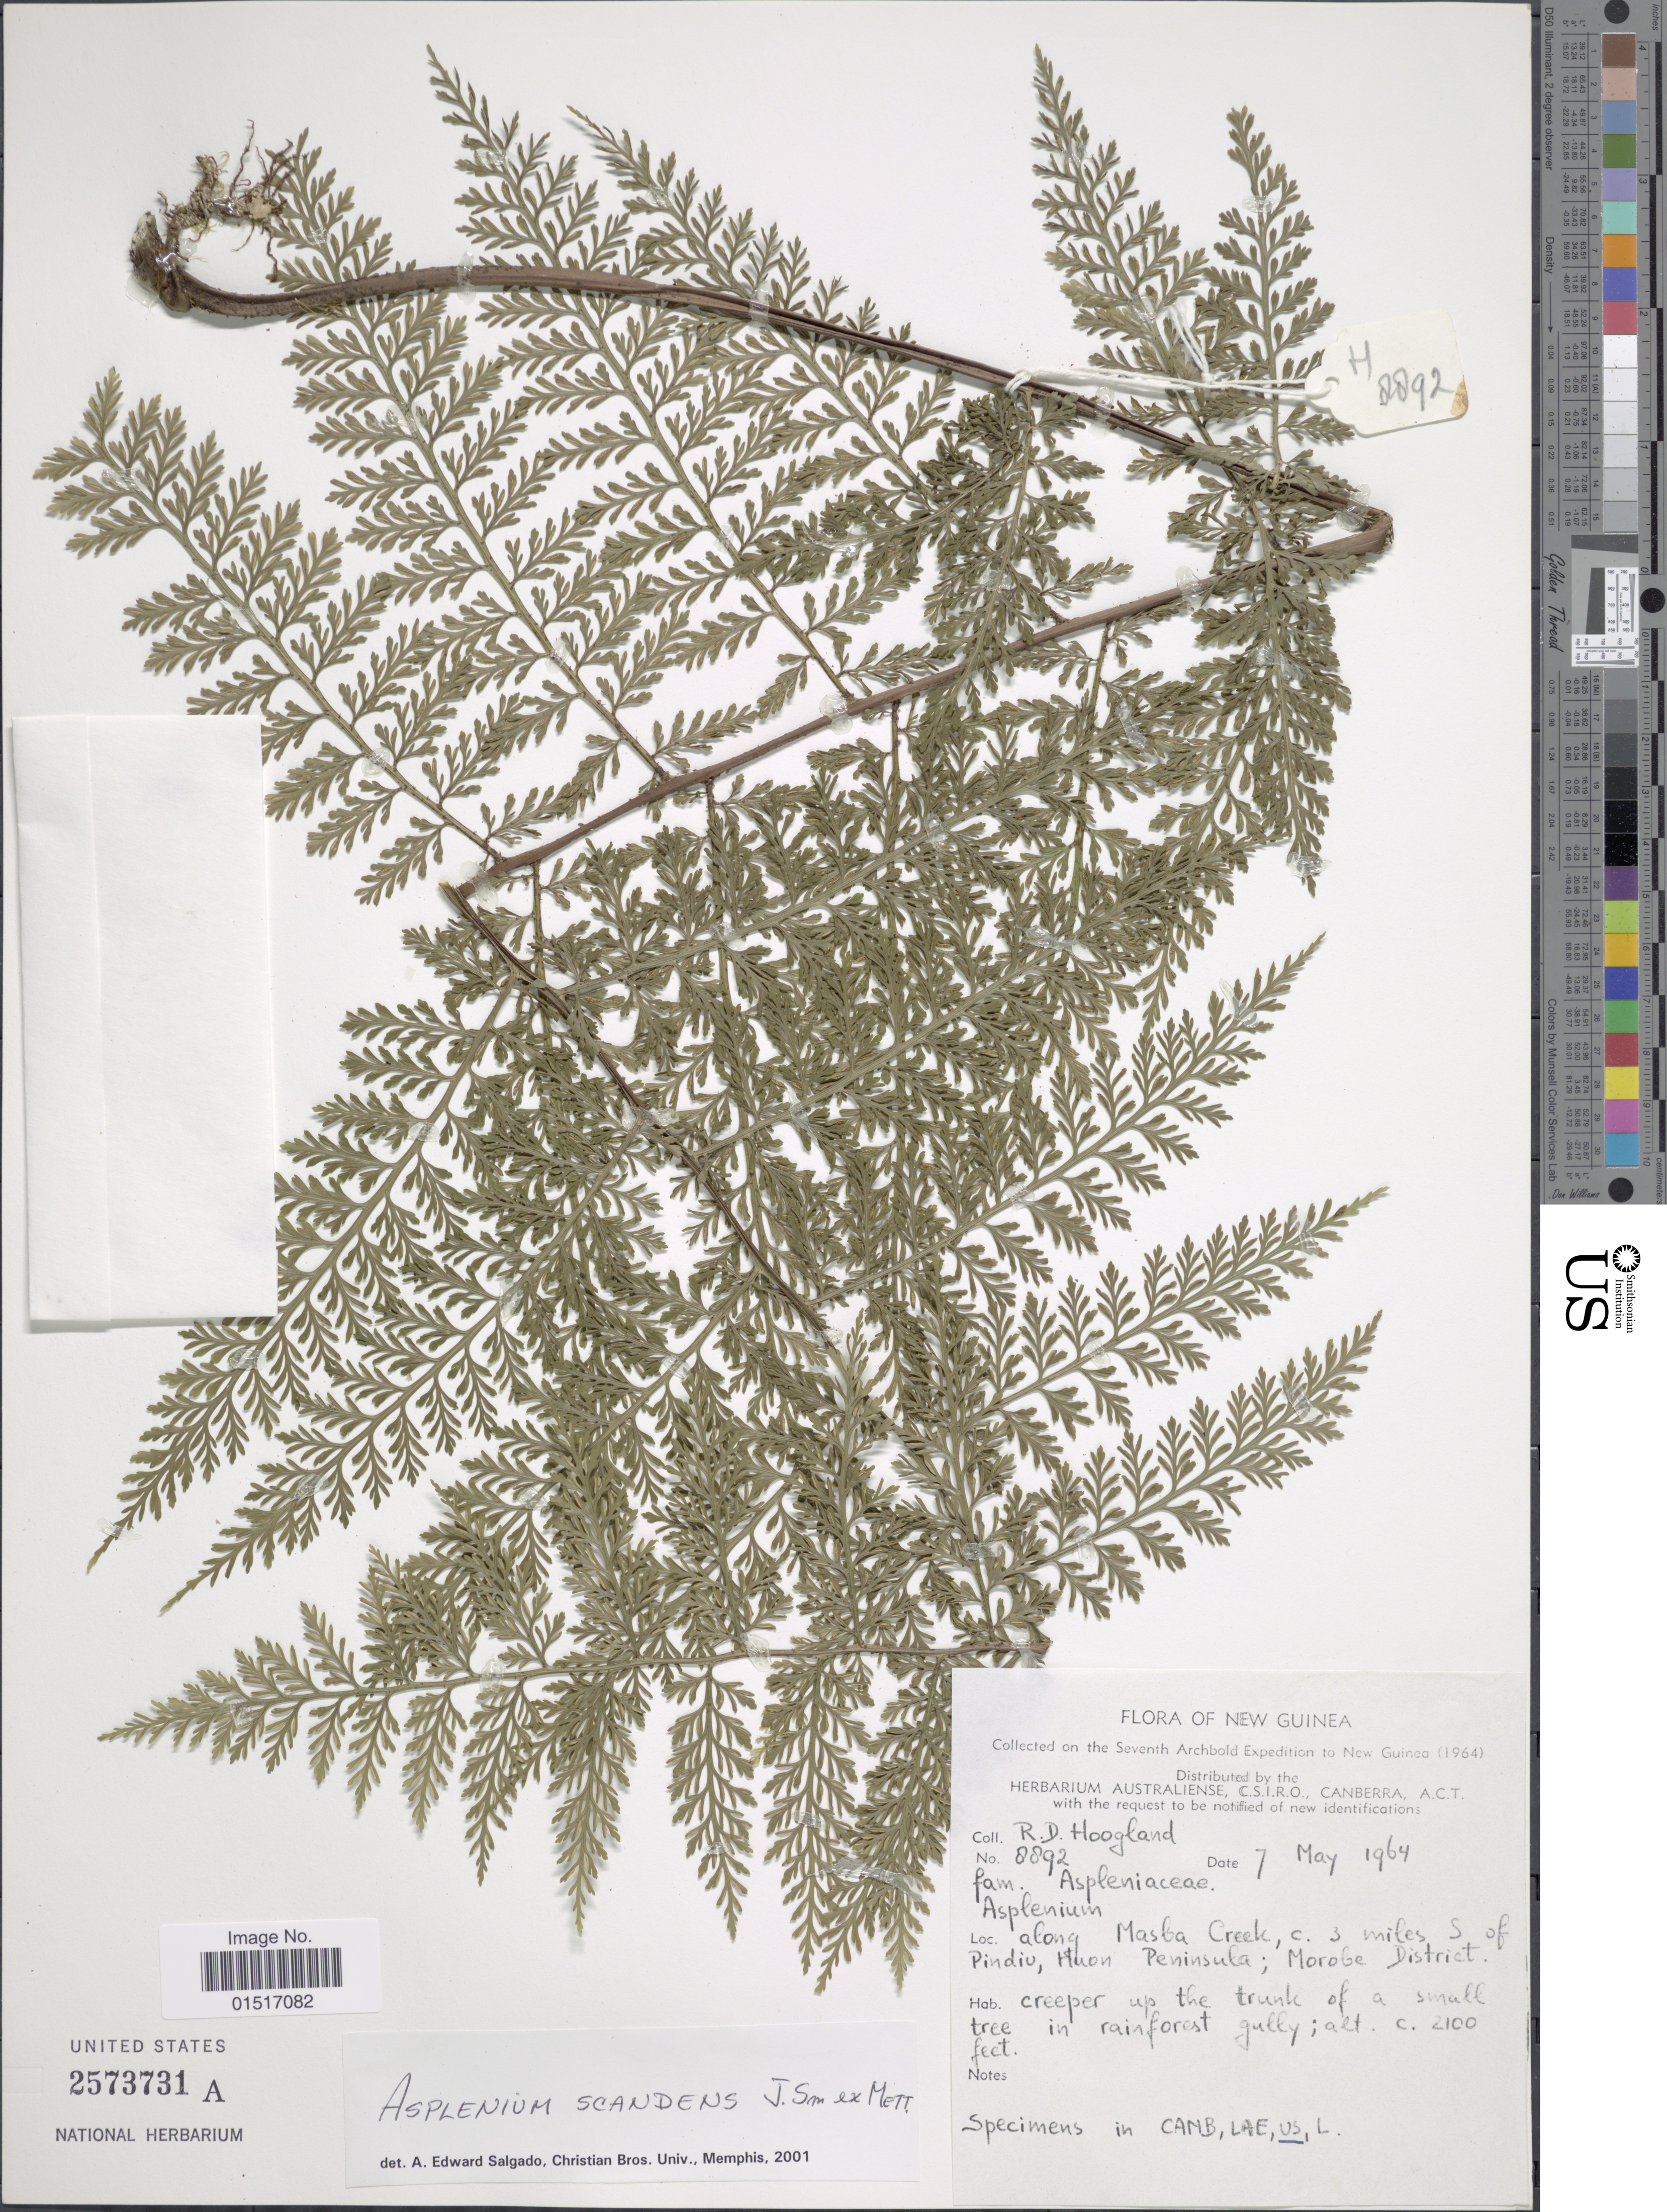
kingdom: Plantae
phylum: Tracheophyta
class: Polypodiopsida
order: Polypodiales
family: Aspleniaceae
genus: Asplenium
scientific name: Asplenium scandens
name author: J. Sm. ex Mett.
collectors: R. D. Hoogland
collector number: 8892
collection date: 1964-05-07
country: Papua New Guinea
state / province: Morobe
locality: New Guinea. Along Masba Creek, c. 3 miles S of Pindiu, Huon Peninsula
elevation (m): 640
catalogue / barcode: US 2573731A